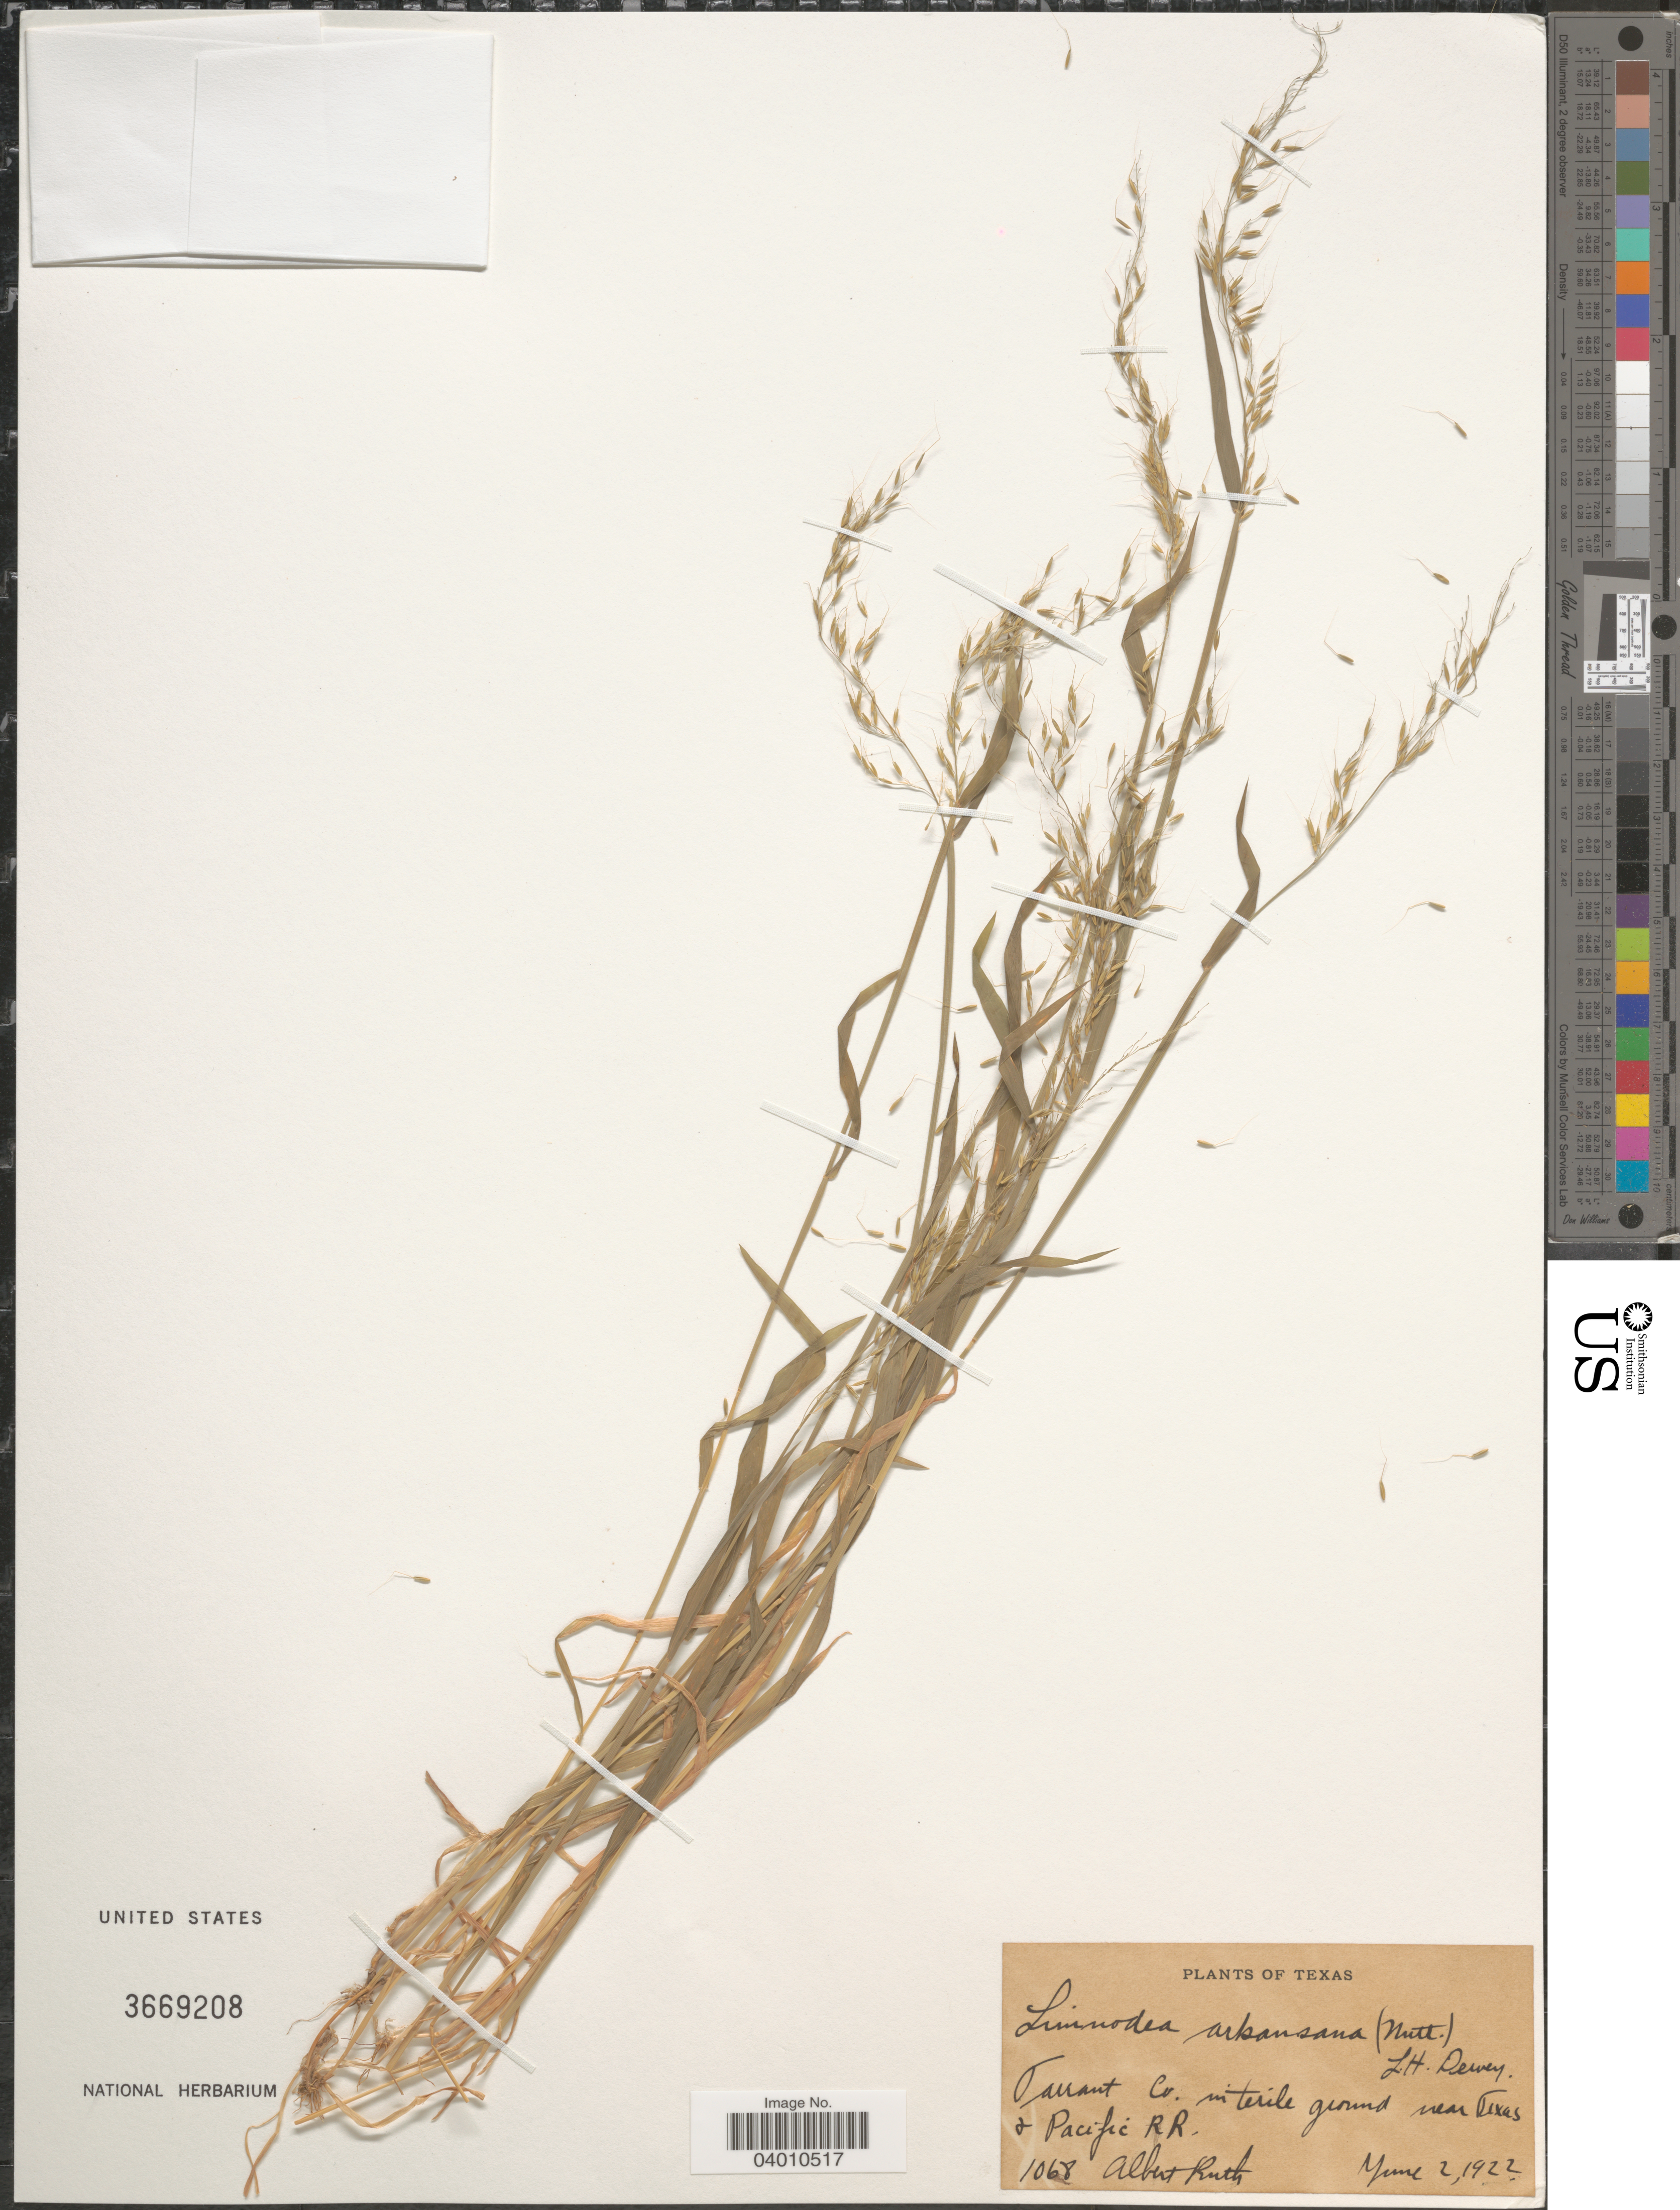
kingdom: Plantae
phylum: Tracheophyta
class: Liliopsida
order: Poales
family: Poaceae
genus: Limnodea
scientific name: Limnodea arkansana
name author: (Nutt.) L.H. Dewey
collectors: A. Ruth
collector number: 1068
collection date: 1922-06-02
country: United States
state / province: Texas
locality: Tarrant Co. in sterile ground near Texas & Pacific RR.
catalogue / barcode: US 3669208